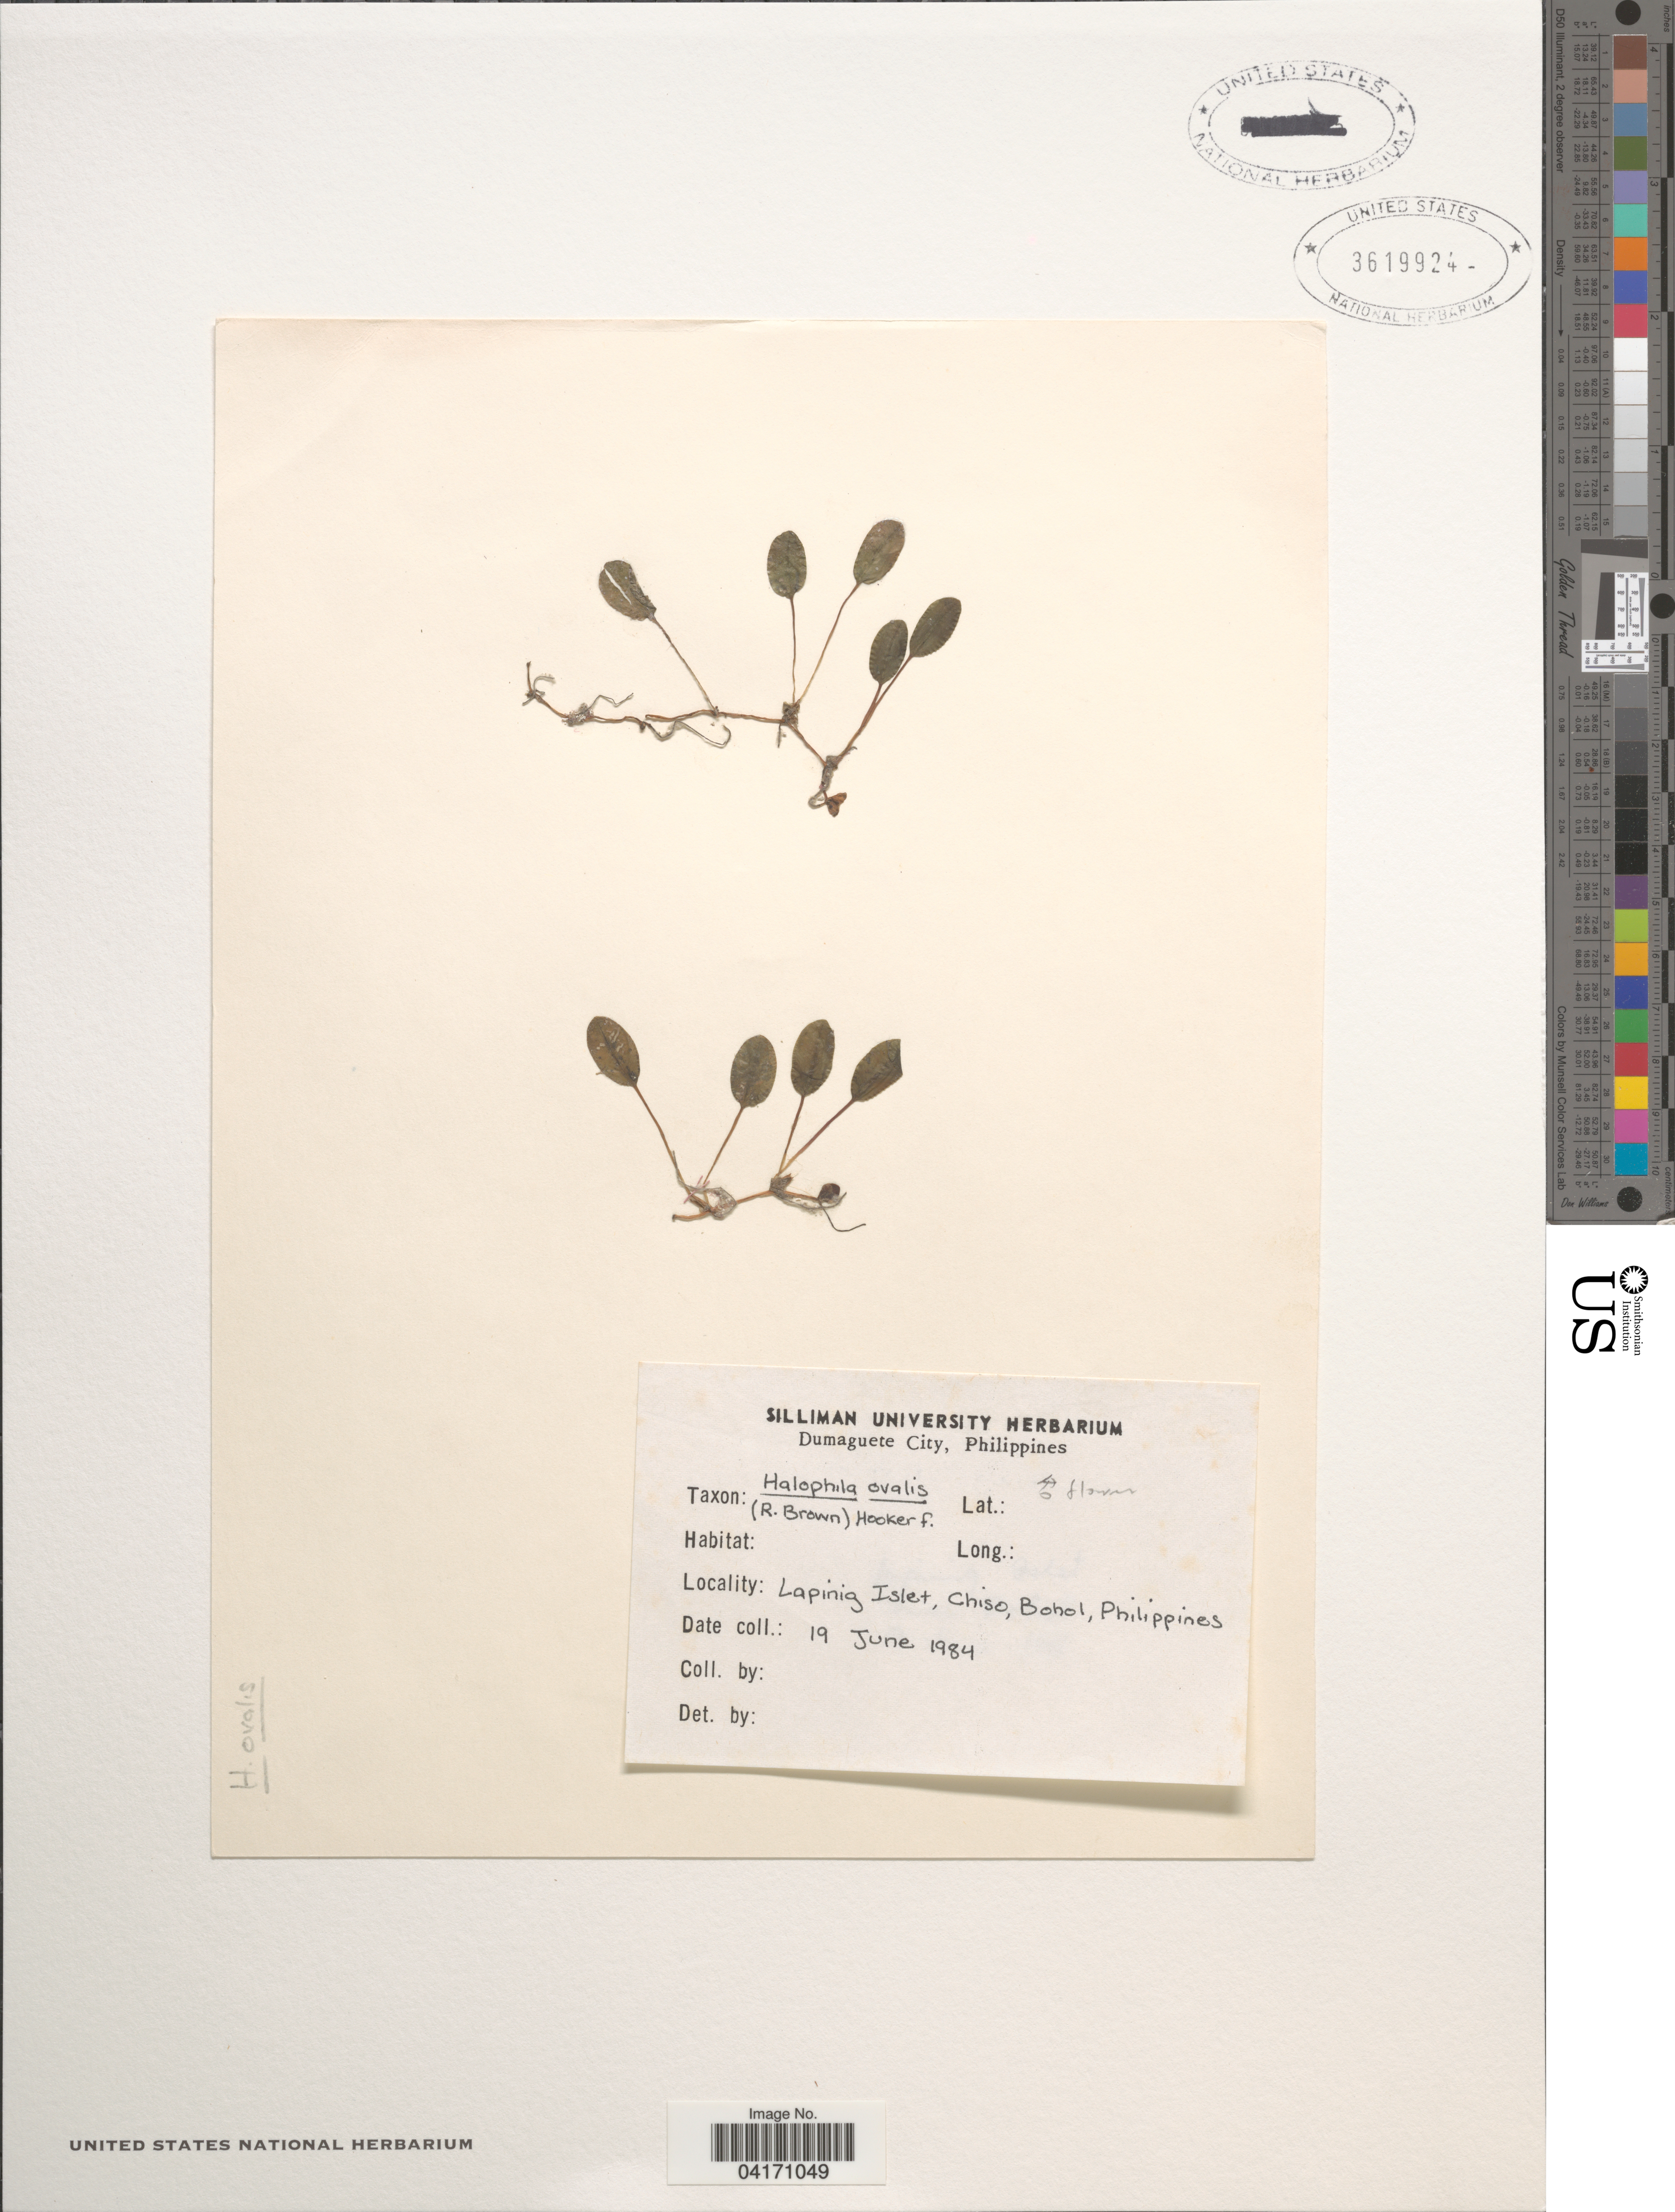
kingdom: Plantae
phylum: Tracheophyta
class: Liliopsida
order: Alismatales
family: Hydrocharitaceae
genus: Halophila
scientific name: Halophila ovalis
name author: (R. Br.) Hook. f.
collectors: Ex herb. Silliman University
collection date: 1984-06-19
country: Philippines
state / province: Central Visayas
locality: Lapinig Islet, Chiso, Bohol.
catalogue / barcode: US 3619924